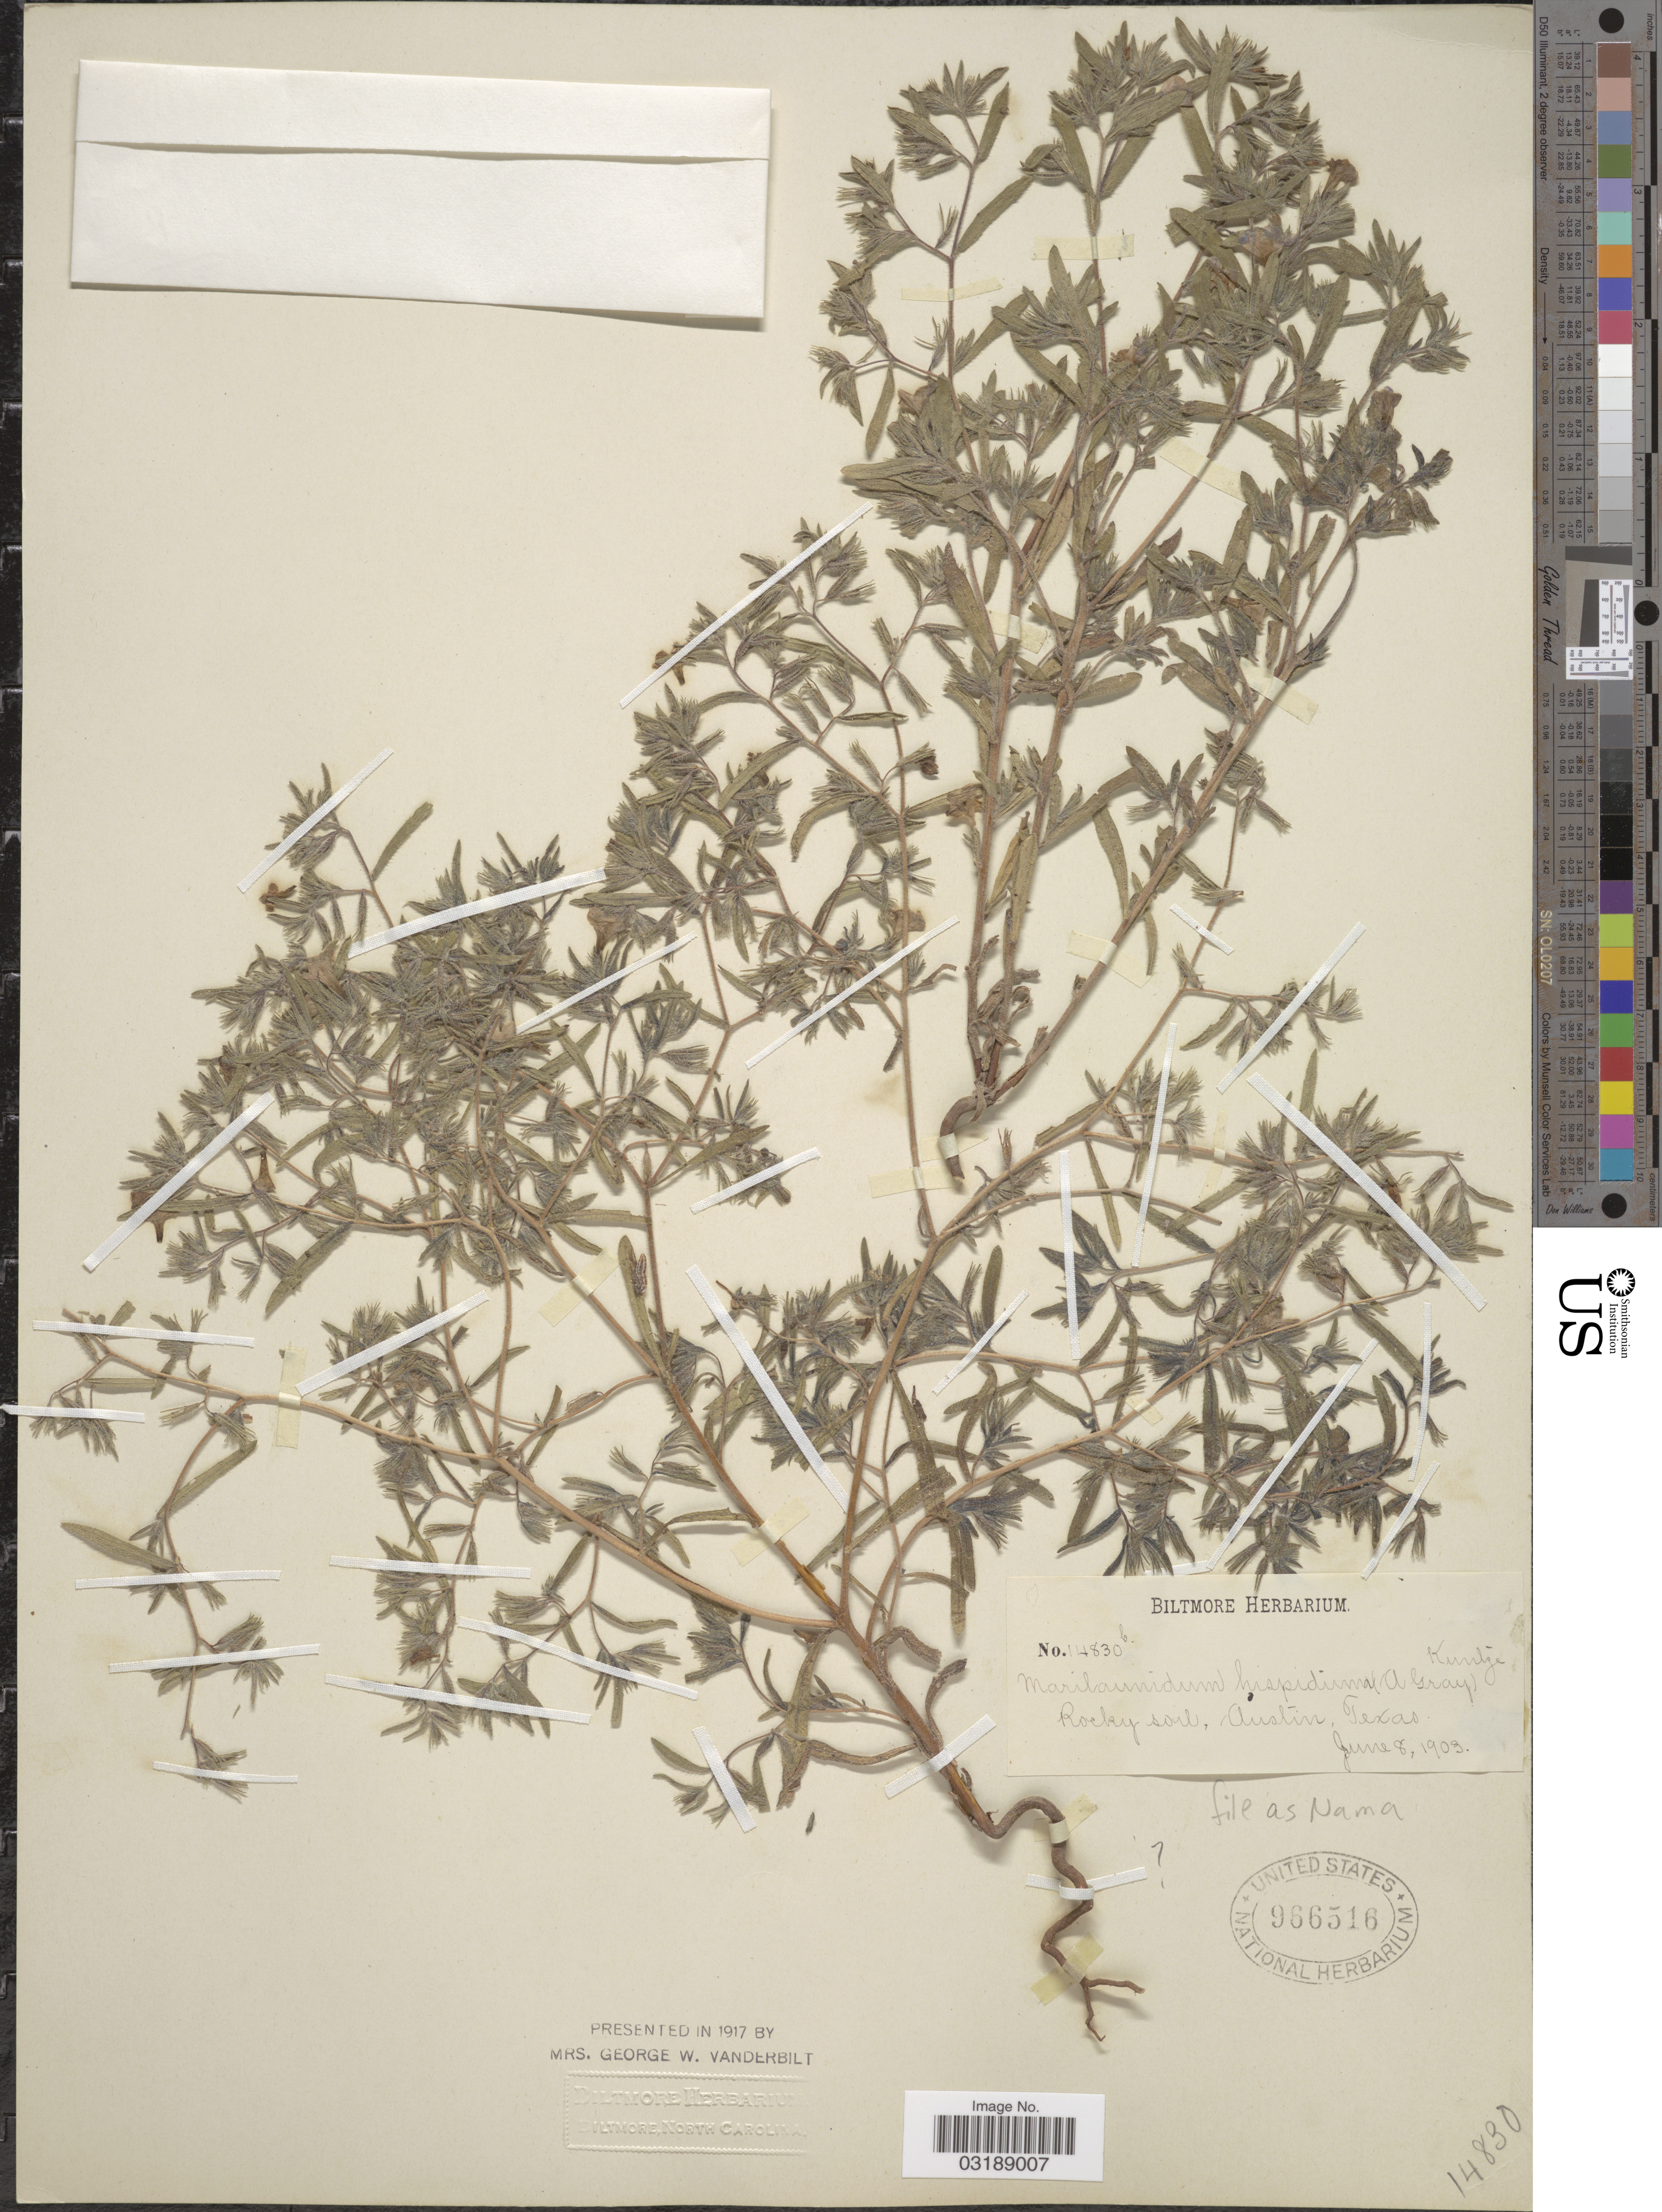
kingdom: Plantae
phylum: Tracheophyta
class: Magnoliopsida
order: Boraginales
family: Namaceae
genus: Nama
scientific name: Nama hispida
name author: A. Gray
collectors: ex herb. Biltmore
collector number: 14830b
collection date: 1903-06-08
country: United States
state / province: Texas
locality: Austin.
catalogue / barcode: US 966516